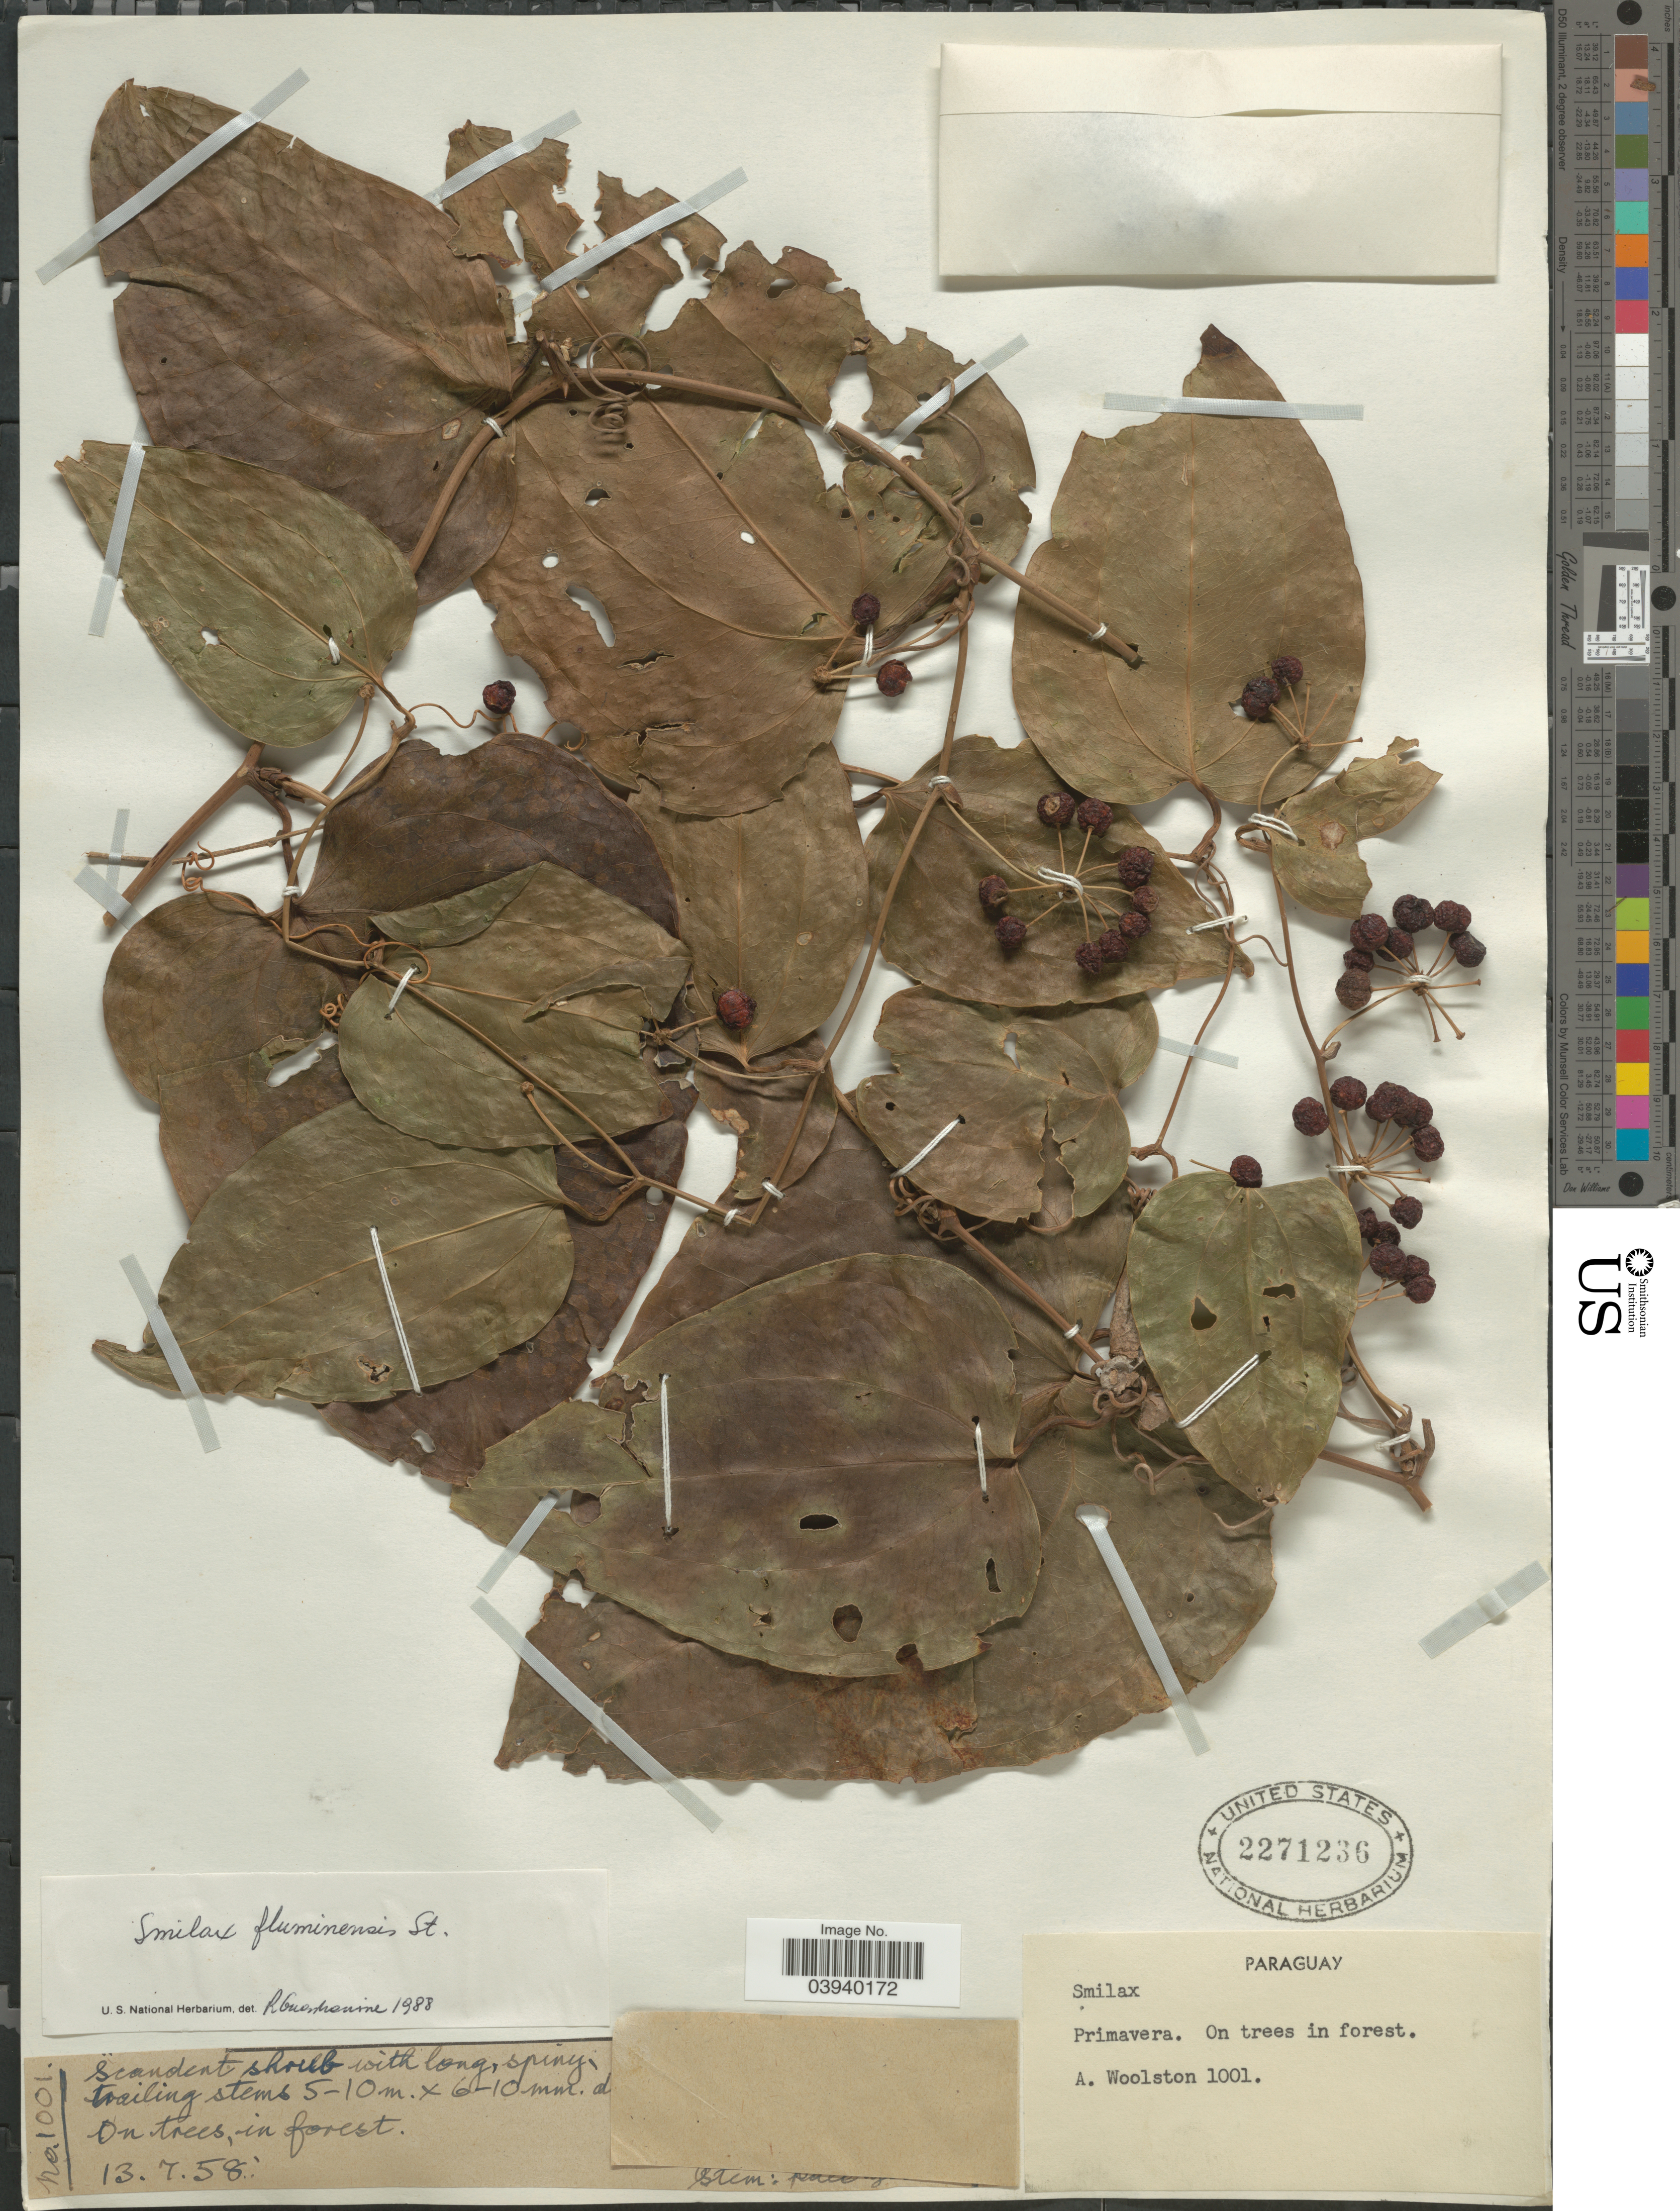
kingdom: Plantae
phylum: Tracheophyta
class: Liliopsida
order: Liliales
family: Smilacaceae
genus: Smilax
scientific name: Smilax fluminensis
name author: Steud.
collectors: A. Woolston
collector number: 1001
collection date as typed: Transcribed d/m/y: 13/7/58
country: Paraguay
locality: Primavera. On trees in forest.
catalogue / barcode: US 2271236